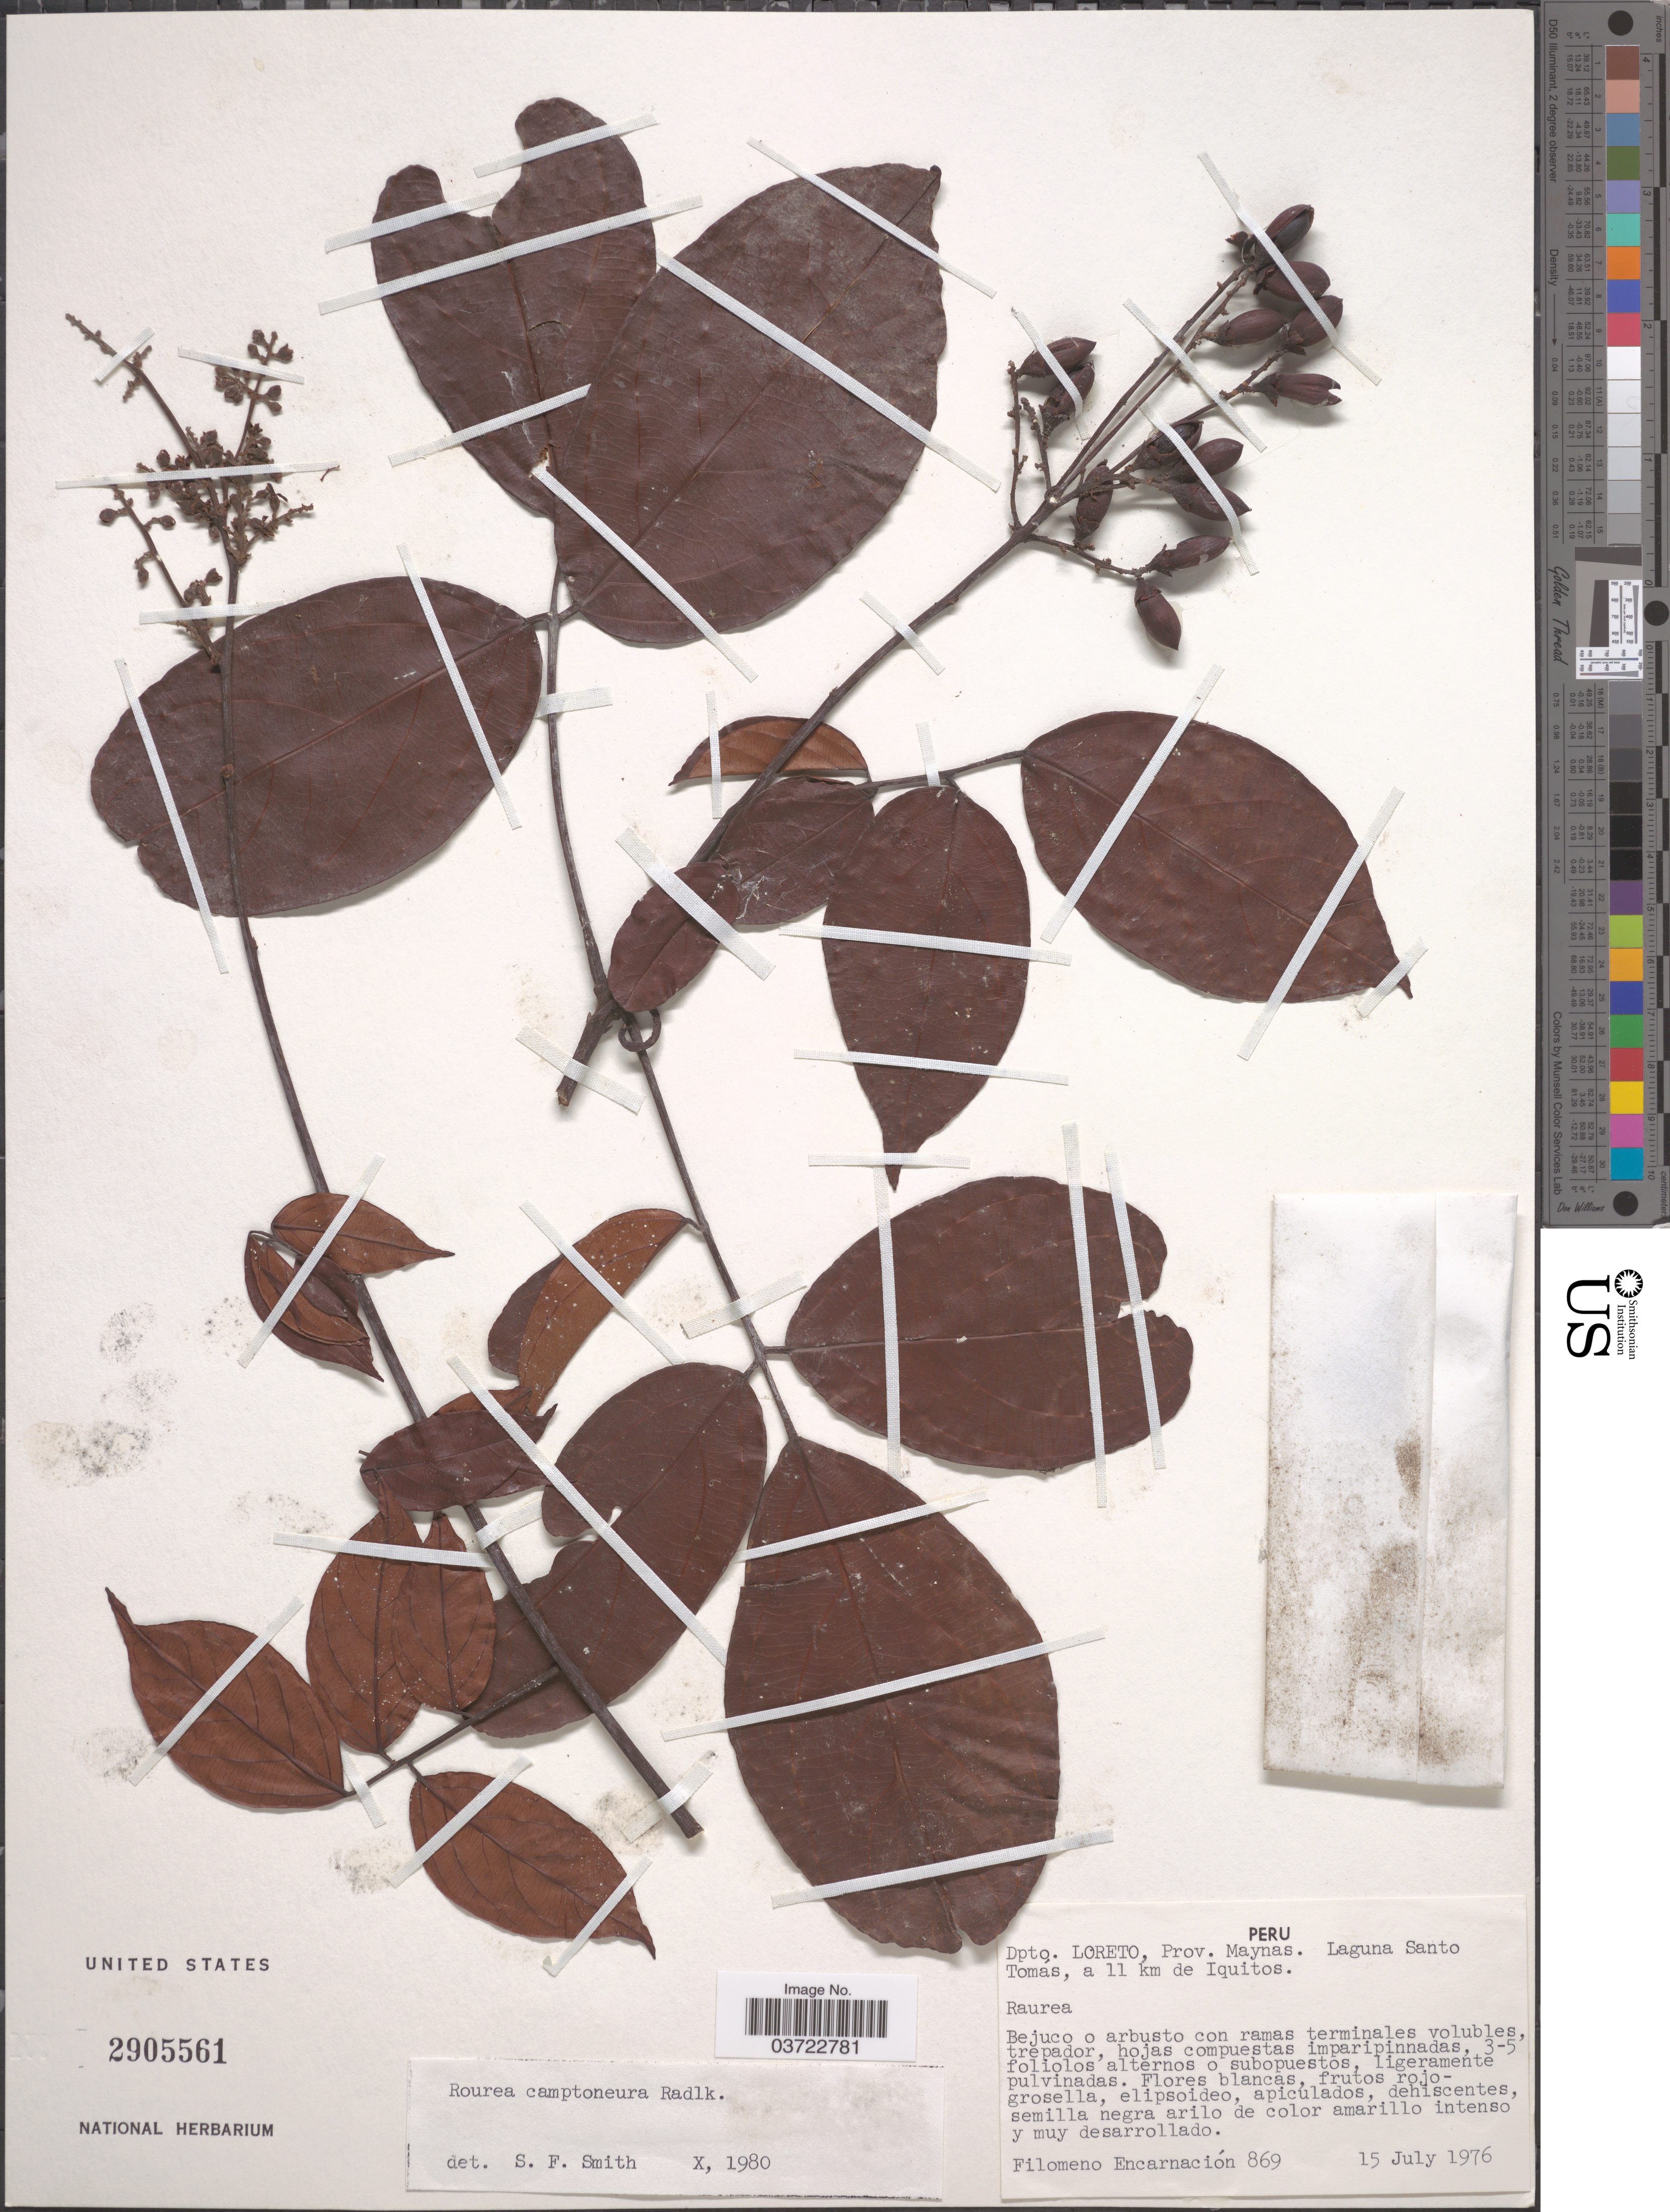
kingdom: Plantae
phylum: Tracheophyta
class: Magnoliopsida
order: Oxalidales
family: Connaraceae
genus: Rourea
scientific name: Rourea camptoneura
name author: Radlk.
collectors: F. Encarnación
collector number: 869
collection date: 1976-07-15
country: Peru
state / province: Loreto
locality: Dpto. Loreto, Prov. Maynas. Laguna Santo Tomás, a 11 km de Iquitos.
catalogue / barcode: US 2905561